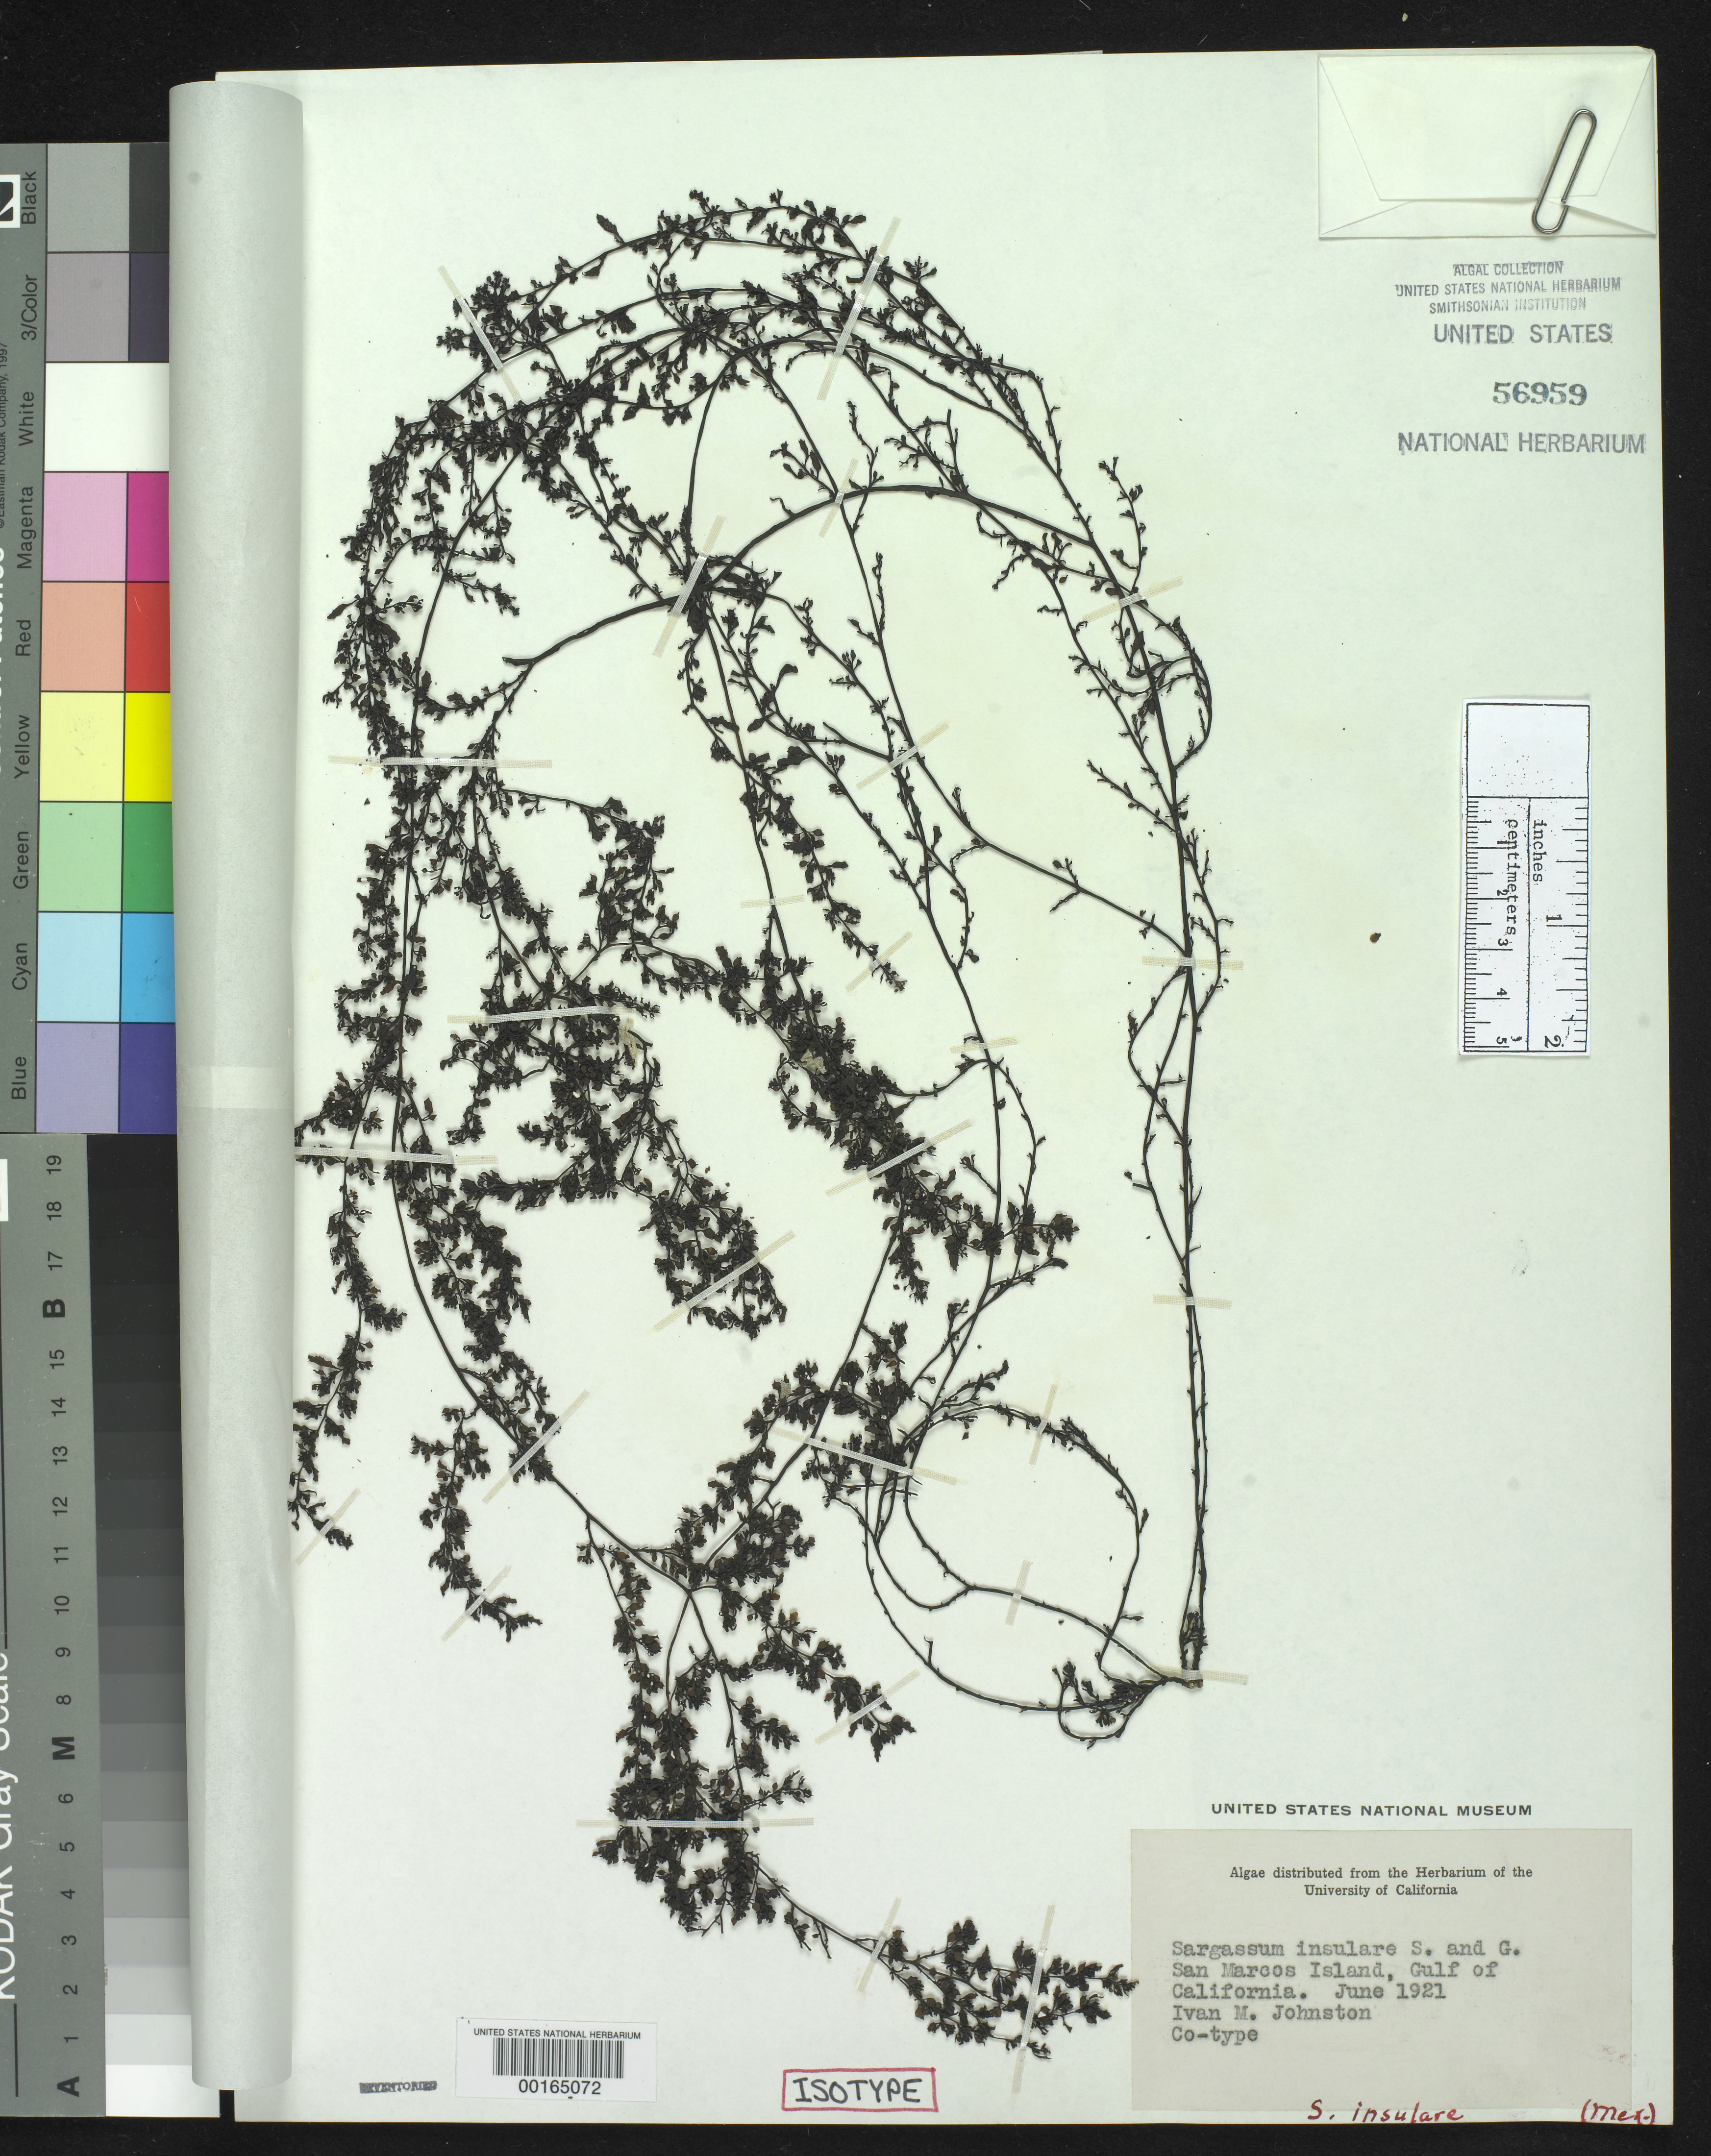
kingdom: Chromista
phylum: Ochrophyta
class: Phaeophyceae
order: Fucales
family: Sargassaceae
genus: Sargassum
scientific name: Sargassum insulare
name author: Setch. & N.L. Gardner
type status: Isotype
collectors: I.M. Johnston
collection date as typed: Jun 1921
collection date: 1921-06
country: Mexico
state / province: Baja California Sur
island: Isla San Marcos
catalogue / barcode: US 56959